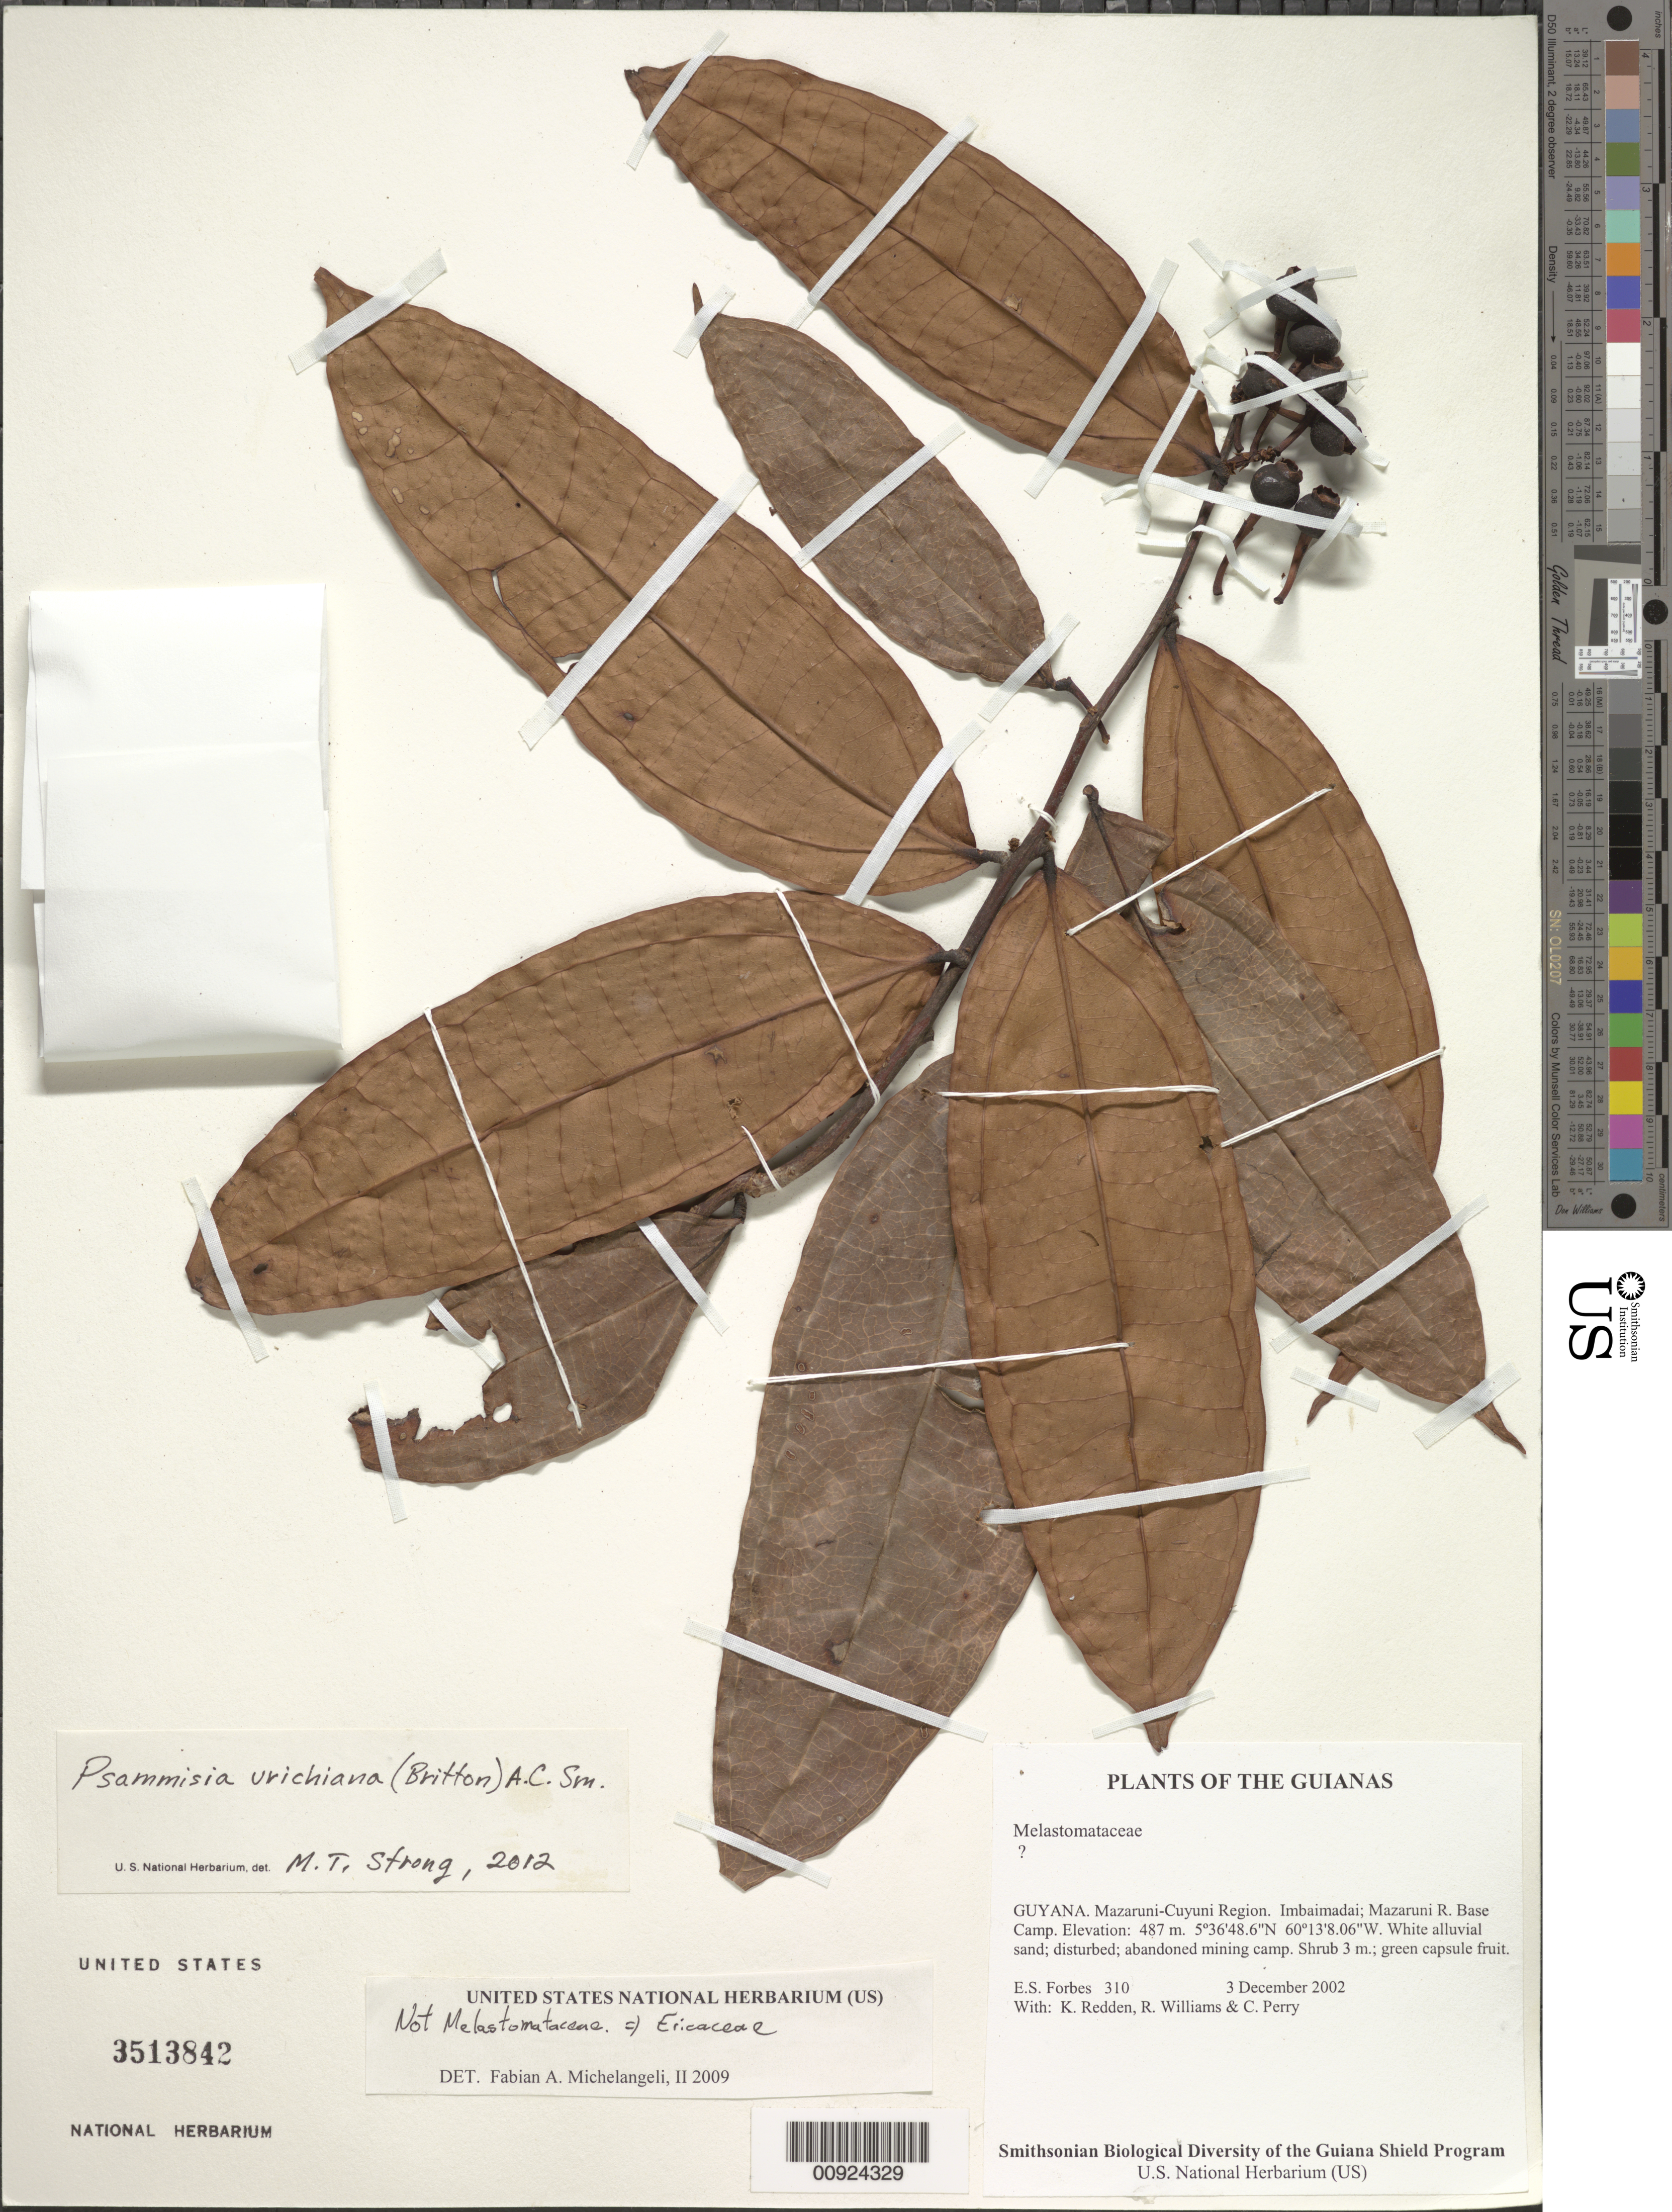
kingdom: Plantae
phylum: Tracheophyta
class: Magnoliopsida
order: Ericales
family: Ericaceae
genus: Psammisia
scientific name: Psammisia urichiana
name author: (Britton) A.C. Sm.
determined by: Strong, M. T., (US), Smithsonian Institution - National Museum of Natural History (UNITED STATES)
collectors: E. Forbes, K. M. Redden, R. Williams & C. Perry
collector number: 310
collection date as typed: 3 December 2002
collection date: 2002-12-03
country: Guyana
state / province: Cuyuni-Mazaruni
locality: Imbaimadai; Mazaruni R. Base Camp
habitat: White alluvial sand; disturbed; abandoned mining camp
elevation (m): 487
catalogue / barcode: US 3513842